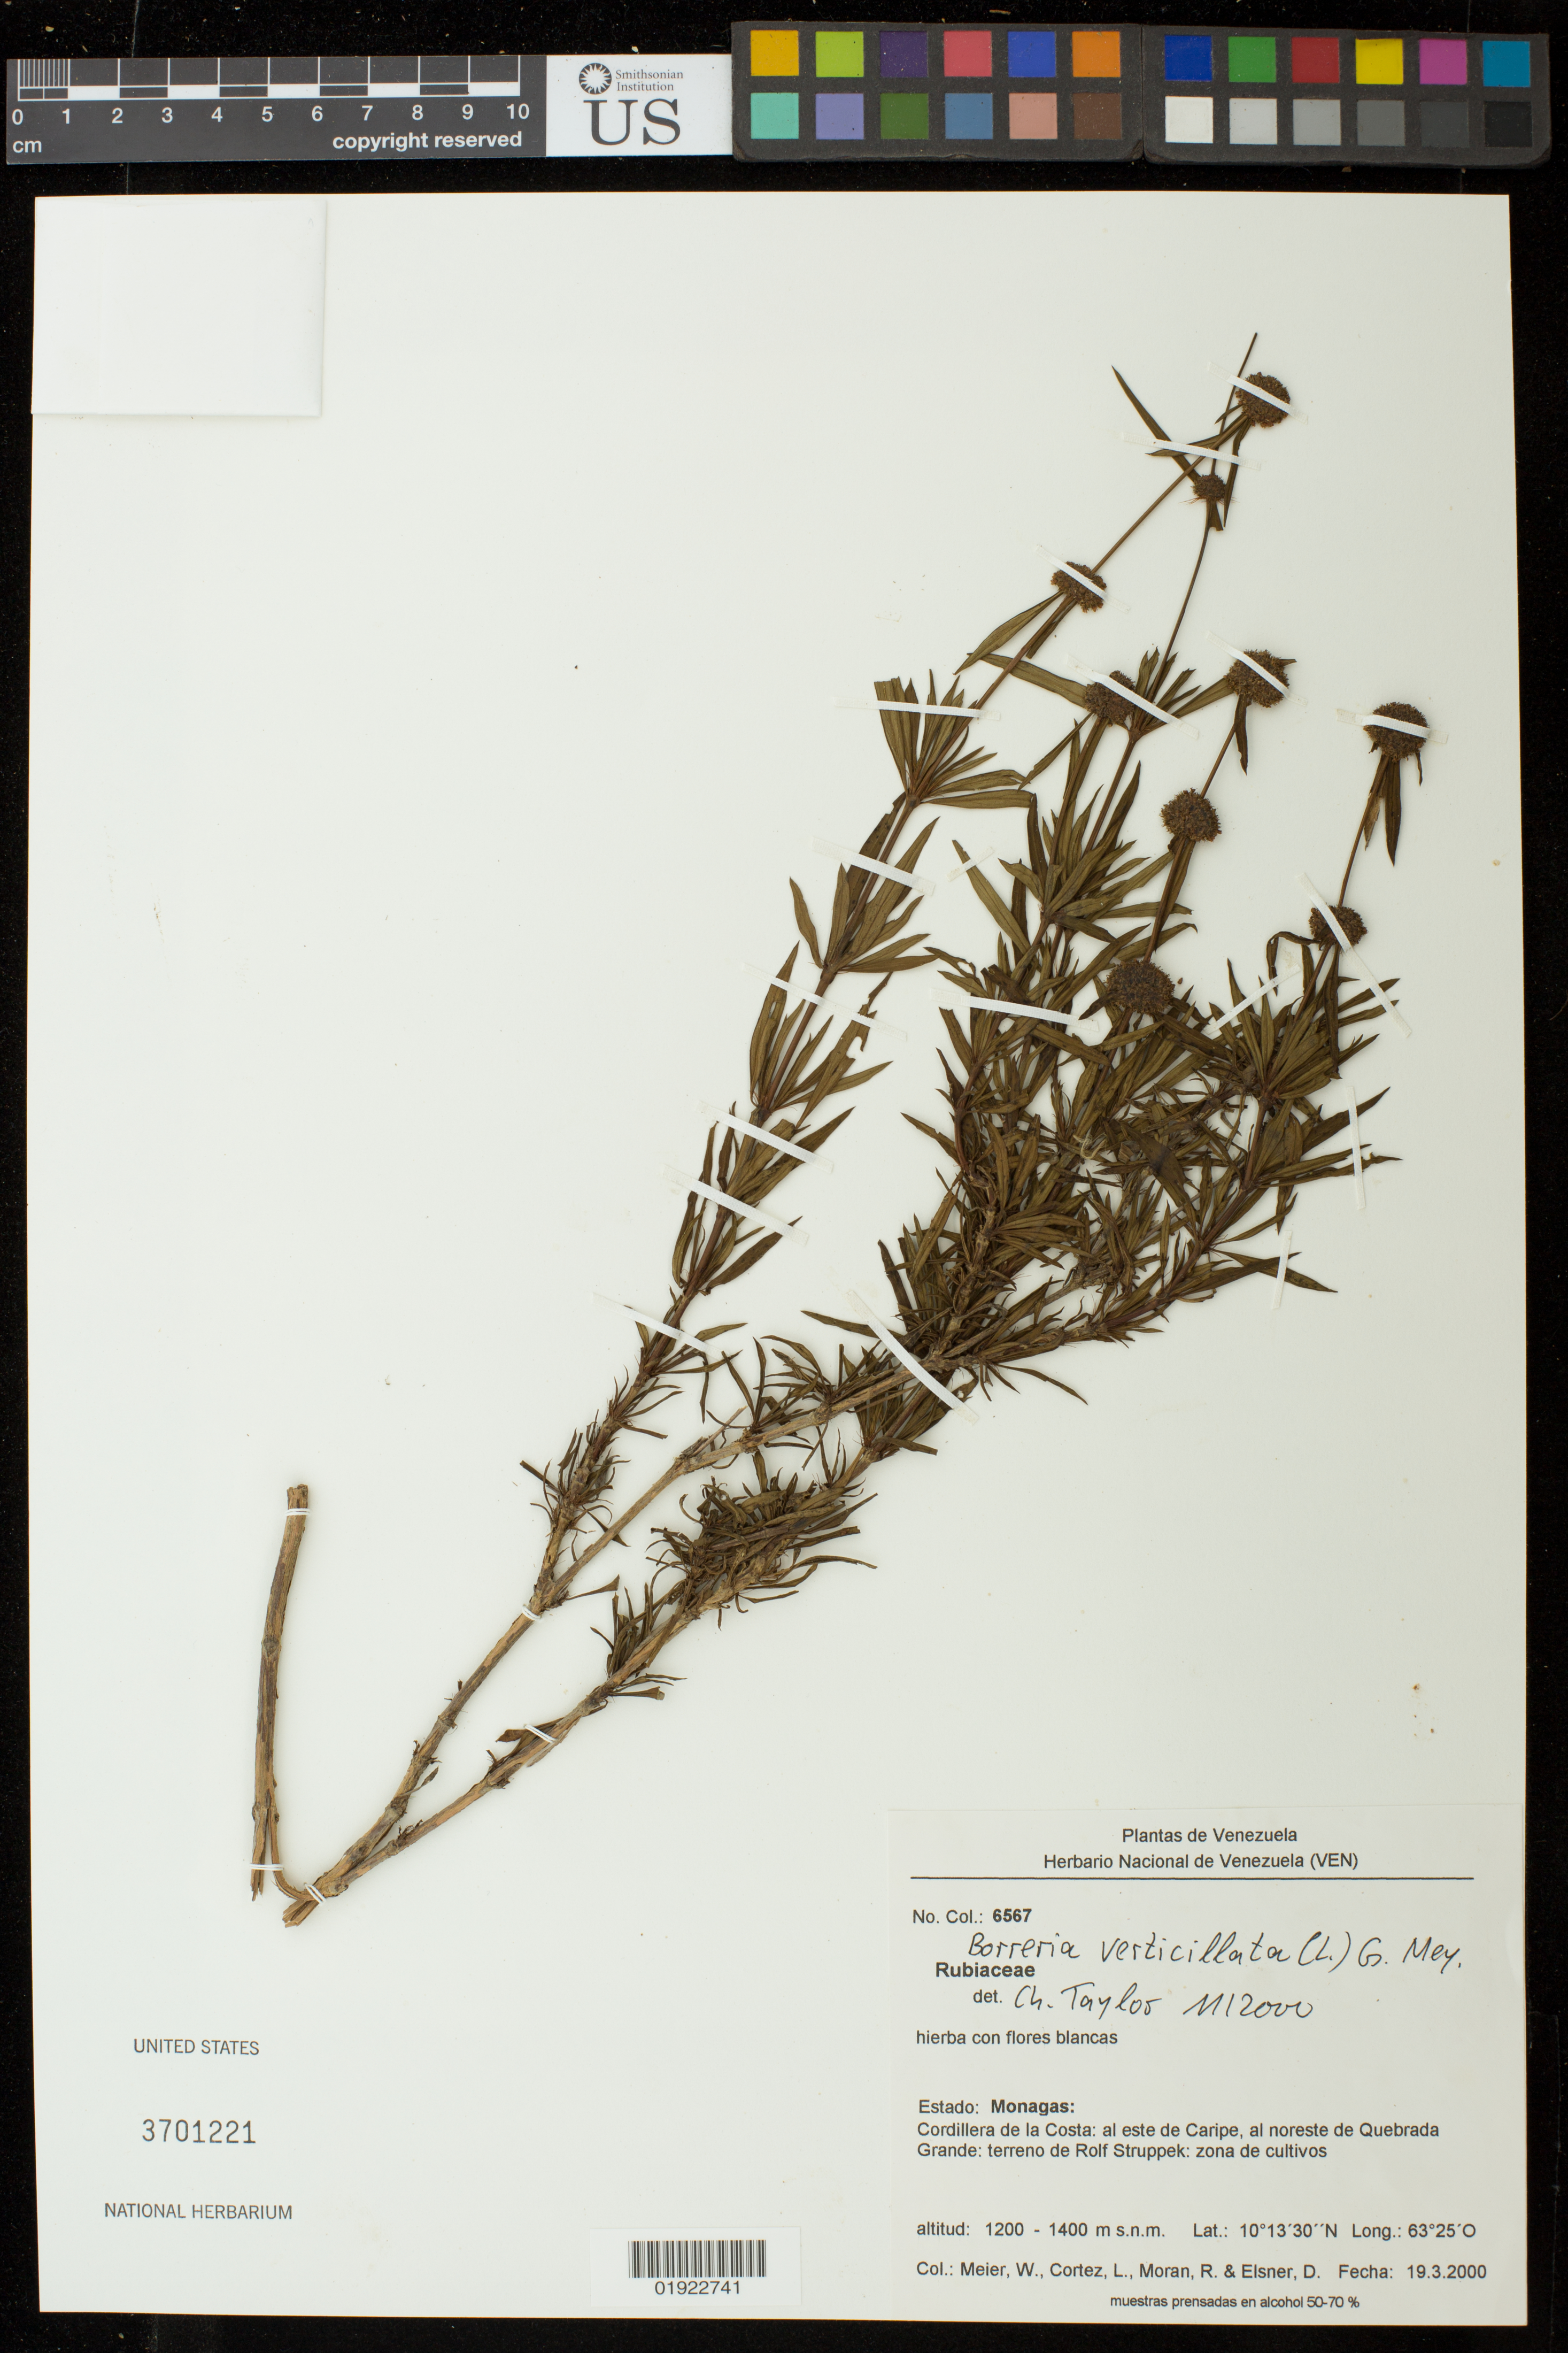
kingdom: Plantae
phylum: Tracheophyta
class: Magnoliopsida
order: Gentianales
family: Rubiaceae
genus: Borreria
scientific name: Borreria verticillata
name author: (L.) G. Mey.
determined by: Taylor, Charlotte M.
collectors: W. Meier, L. Cortéz, R. Morán & D. Elsner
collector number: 6567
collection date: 2000-03-19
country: Venezuela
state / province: Monagas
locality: Cordillera de la Costa: al este de Caripe, al noreste de Quebrada Grande: terreno de Rolf Struppek.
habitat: Zona de cultivos.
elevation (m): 1200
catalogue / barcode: US 3701221